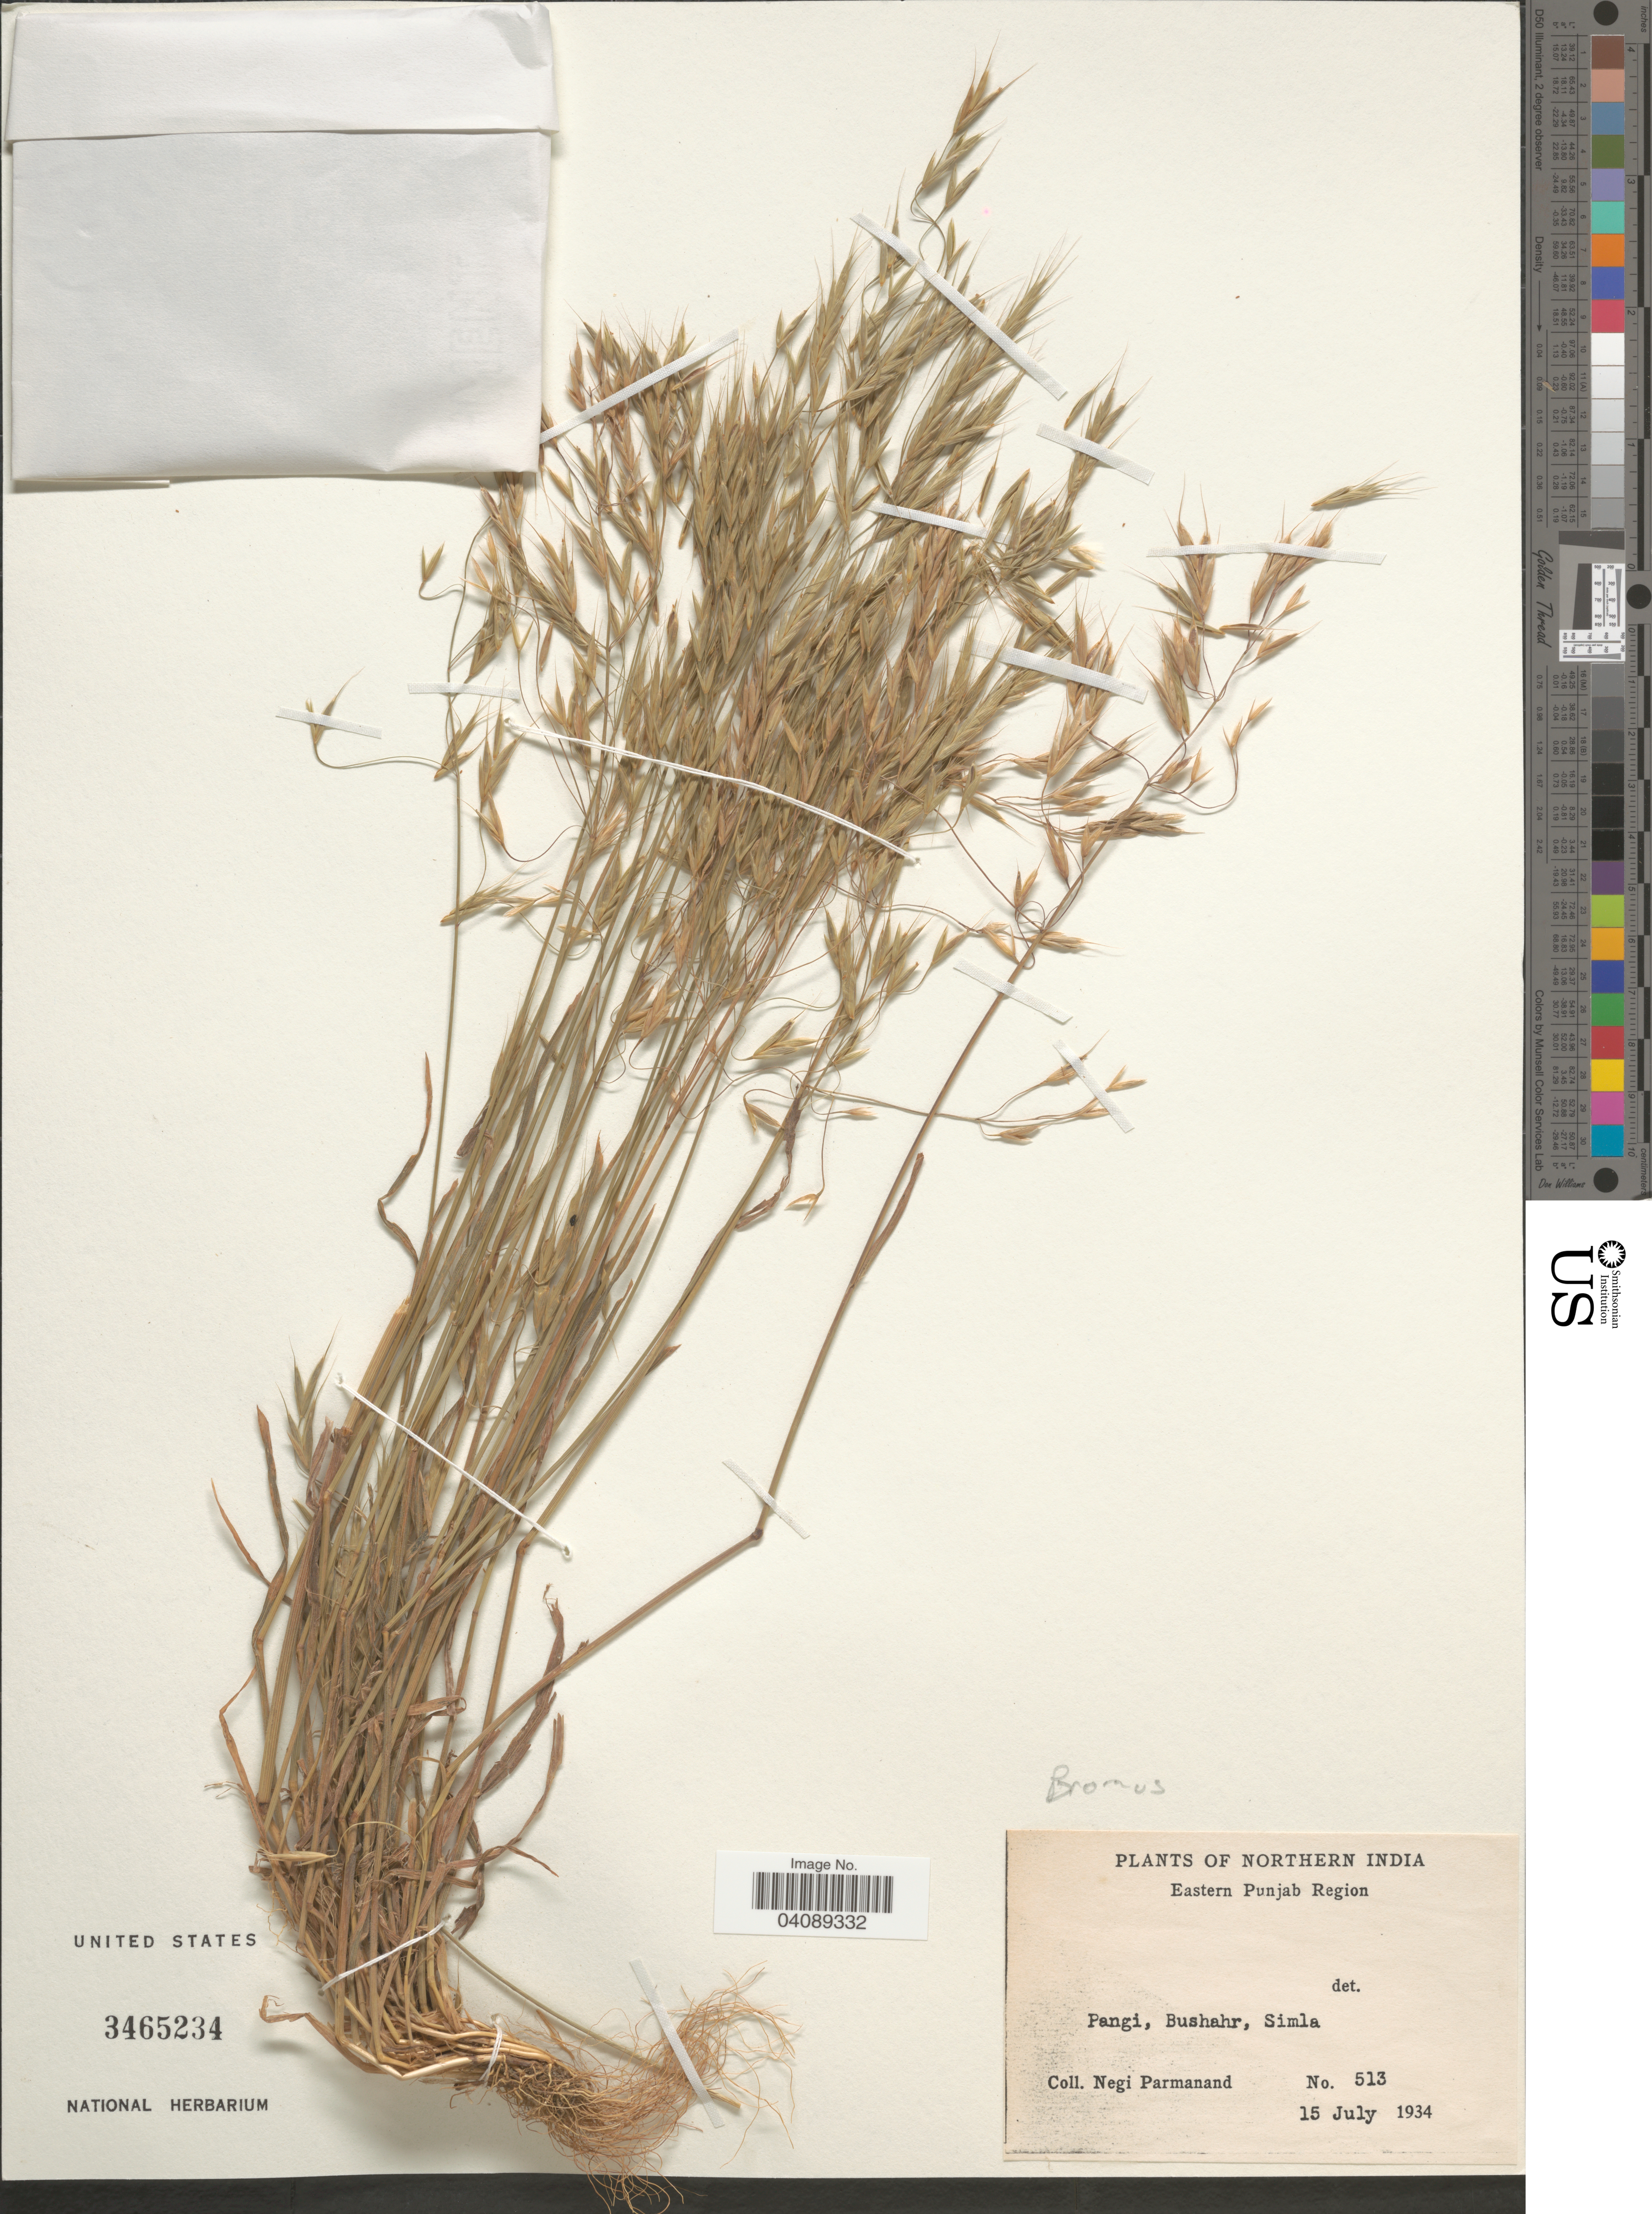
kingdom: Plantae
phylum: Tracheophyta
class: Liliopsida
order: Poales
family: Poaceae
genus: Bromus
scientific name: Bromus sp.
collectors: N. Parmanand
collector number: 513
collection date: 1934-07-15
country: India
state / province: Himachal Pradesh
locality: Northern India. Eastern Punjab Region. Pangi, Bushahr, Simla.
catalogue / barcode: US 3465234